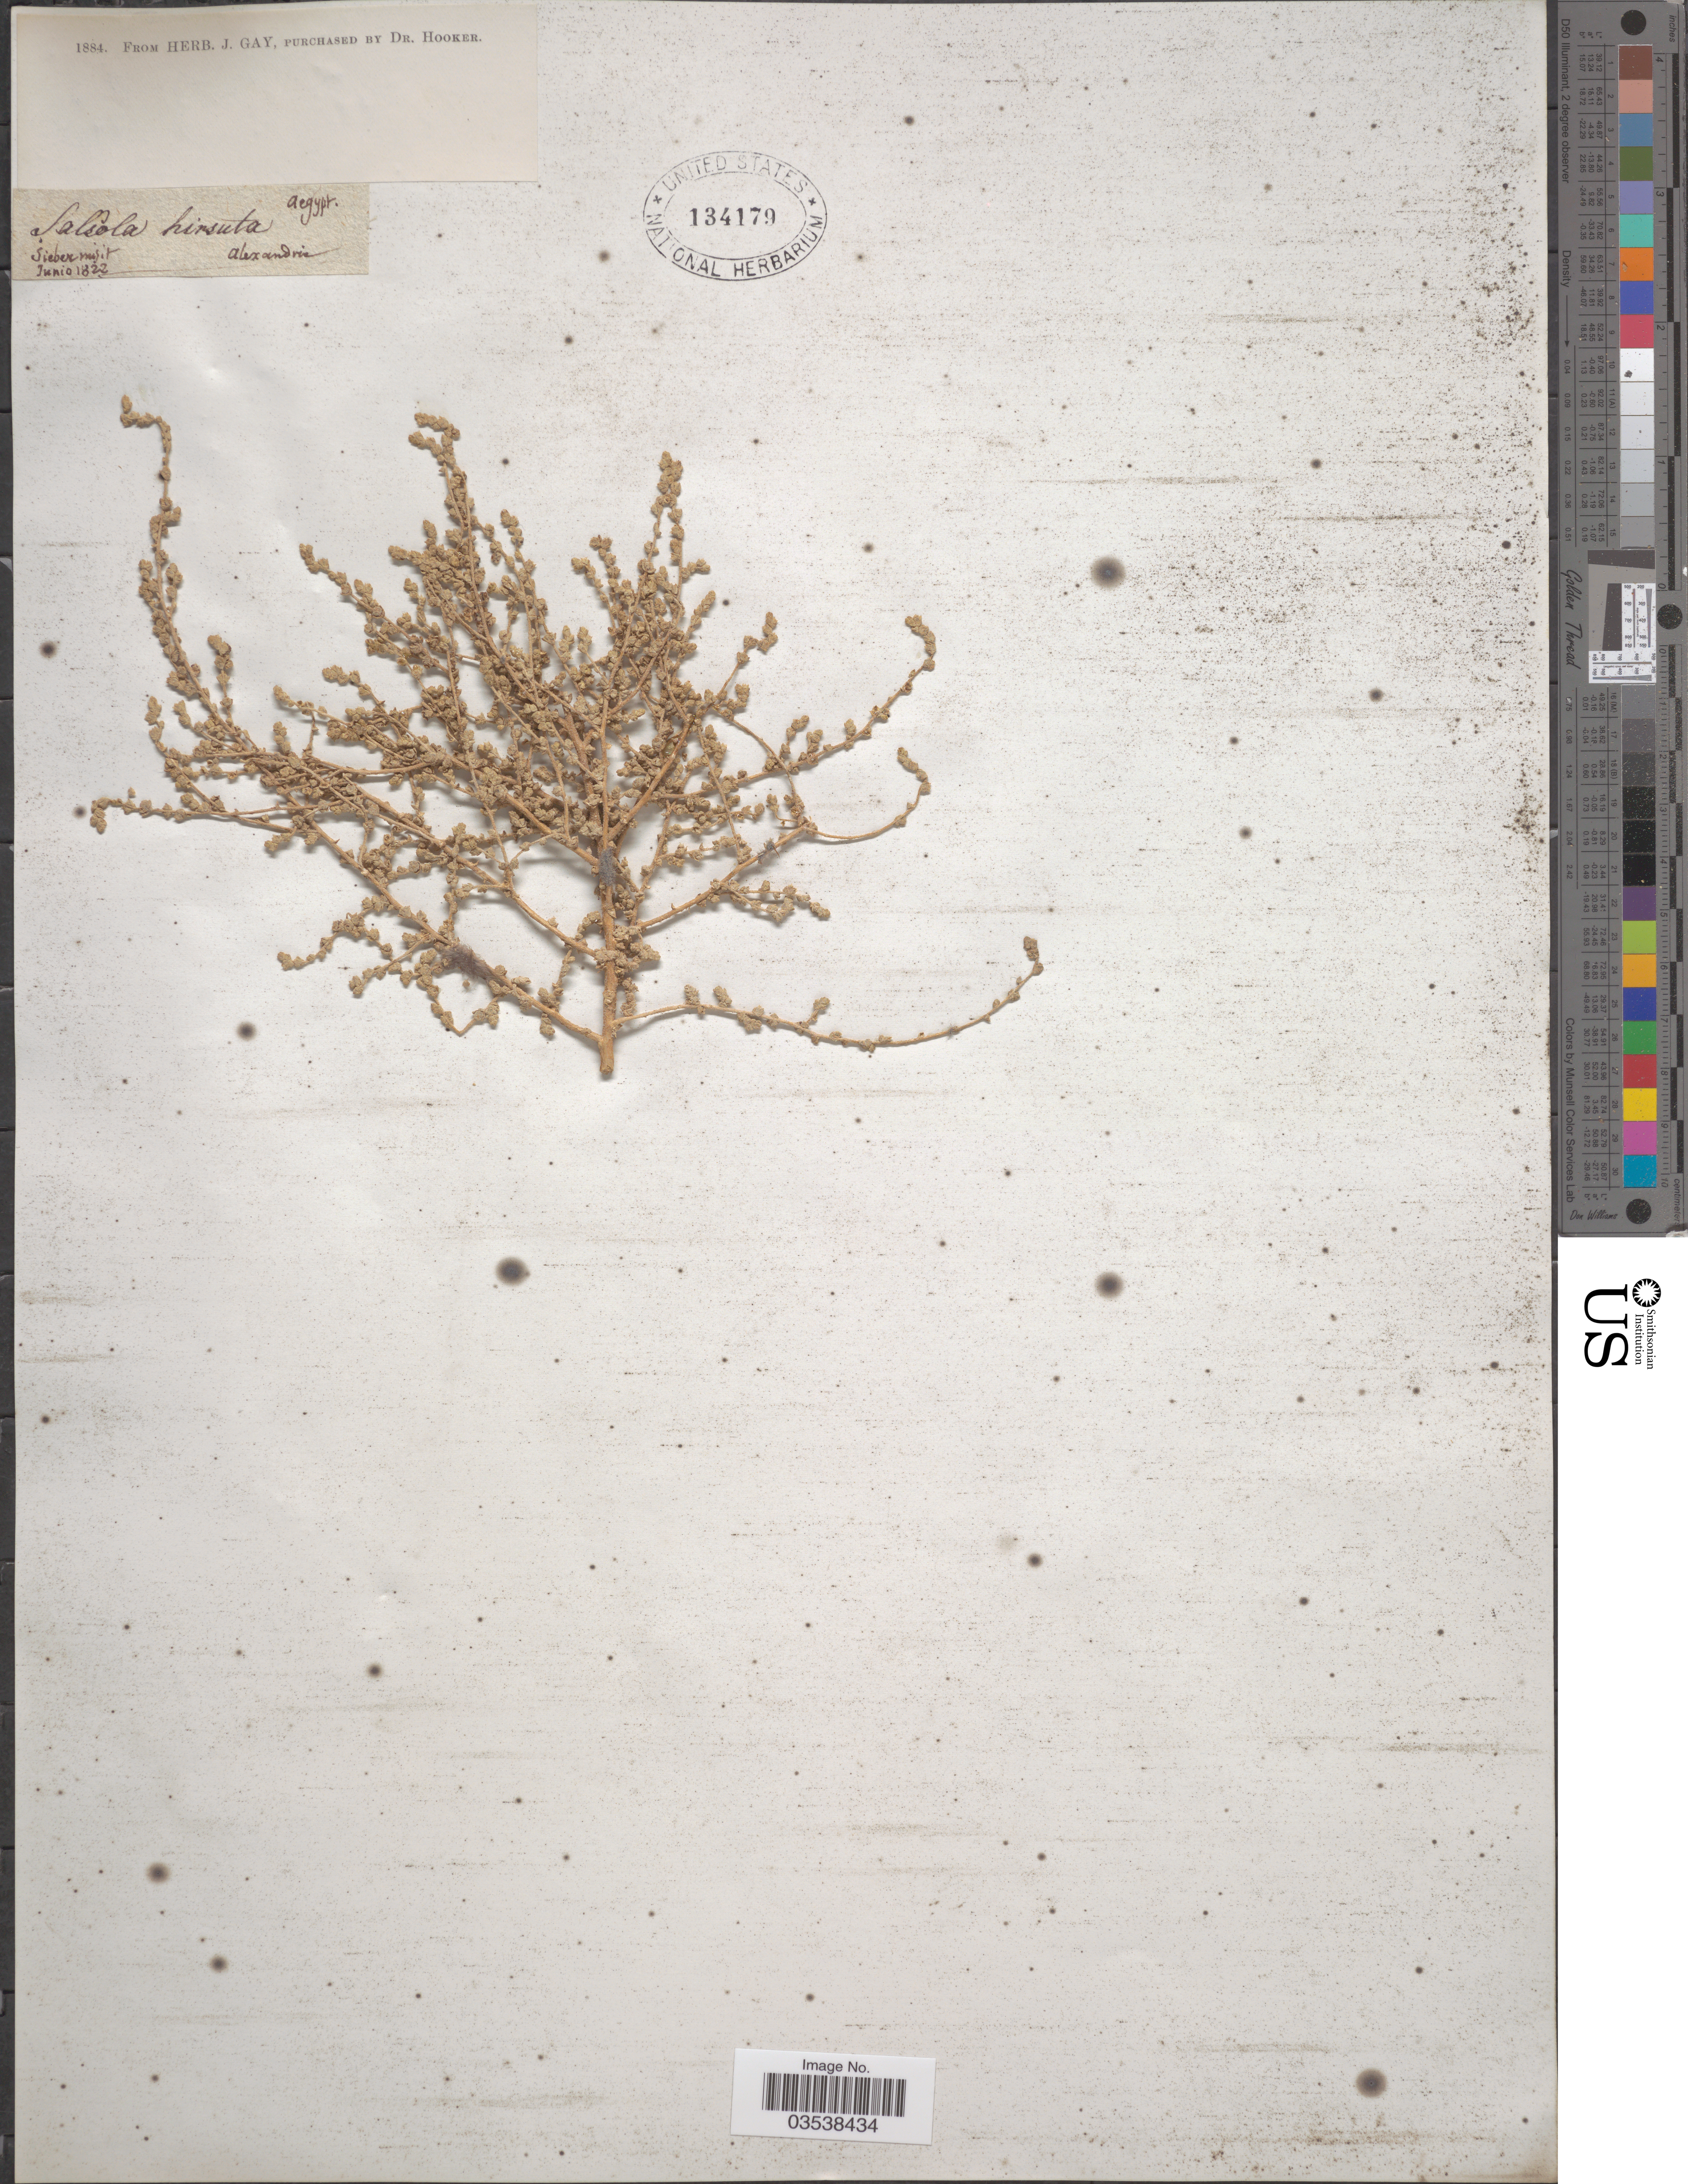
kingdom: Plantae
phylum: Tracheophyta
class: Magnoliopsida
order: Caryophyllales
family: Amaranthaceae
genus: Caroxylon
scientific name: Caroxylon sp.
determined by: Strong, Mark T., (BOT), Smithsonian Institution - National Museum of Natural History (UNITED STATES)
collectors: ex herb. J. Gay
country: Egypt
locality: Aegypt. Alexandria.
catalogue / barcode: US 134179